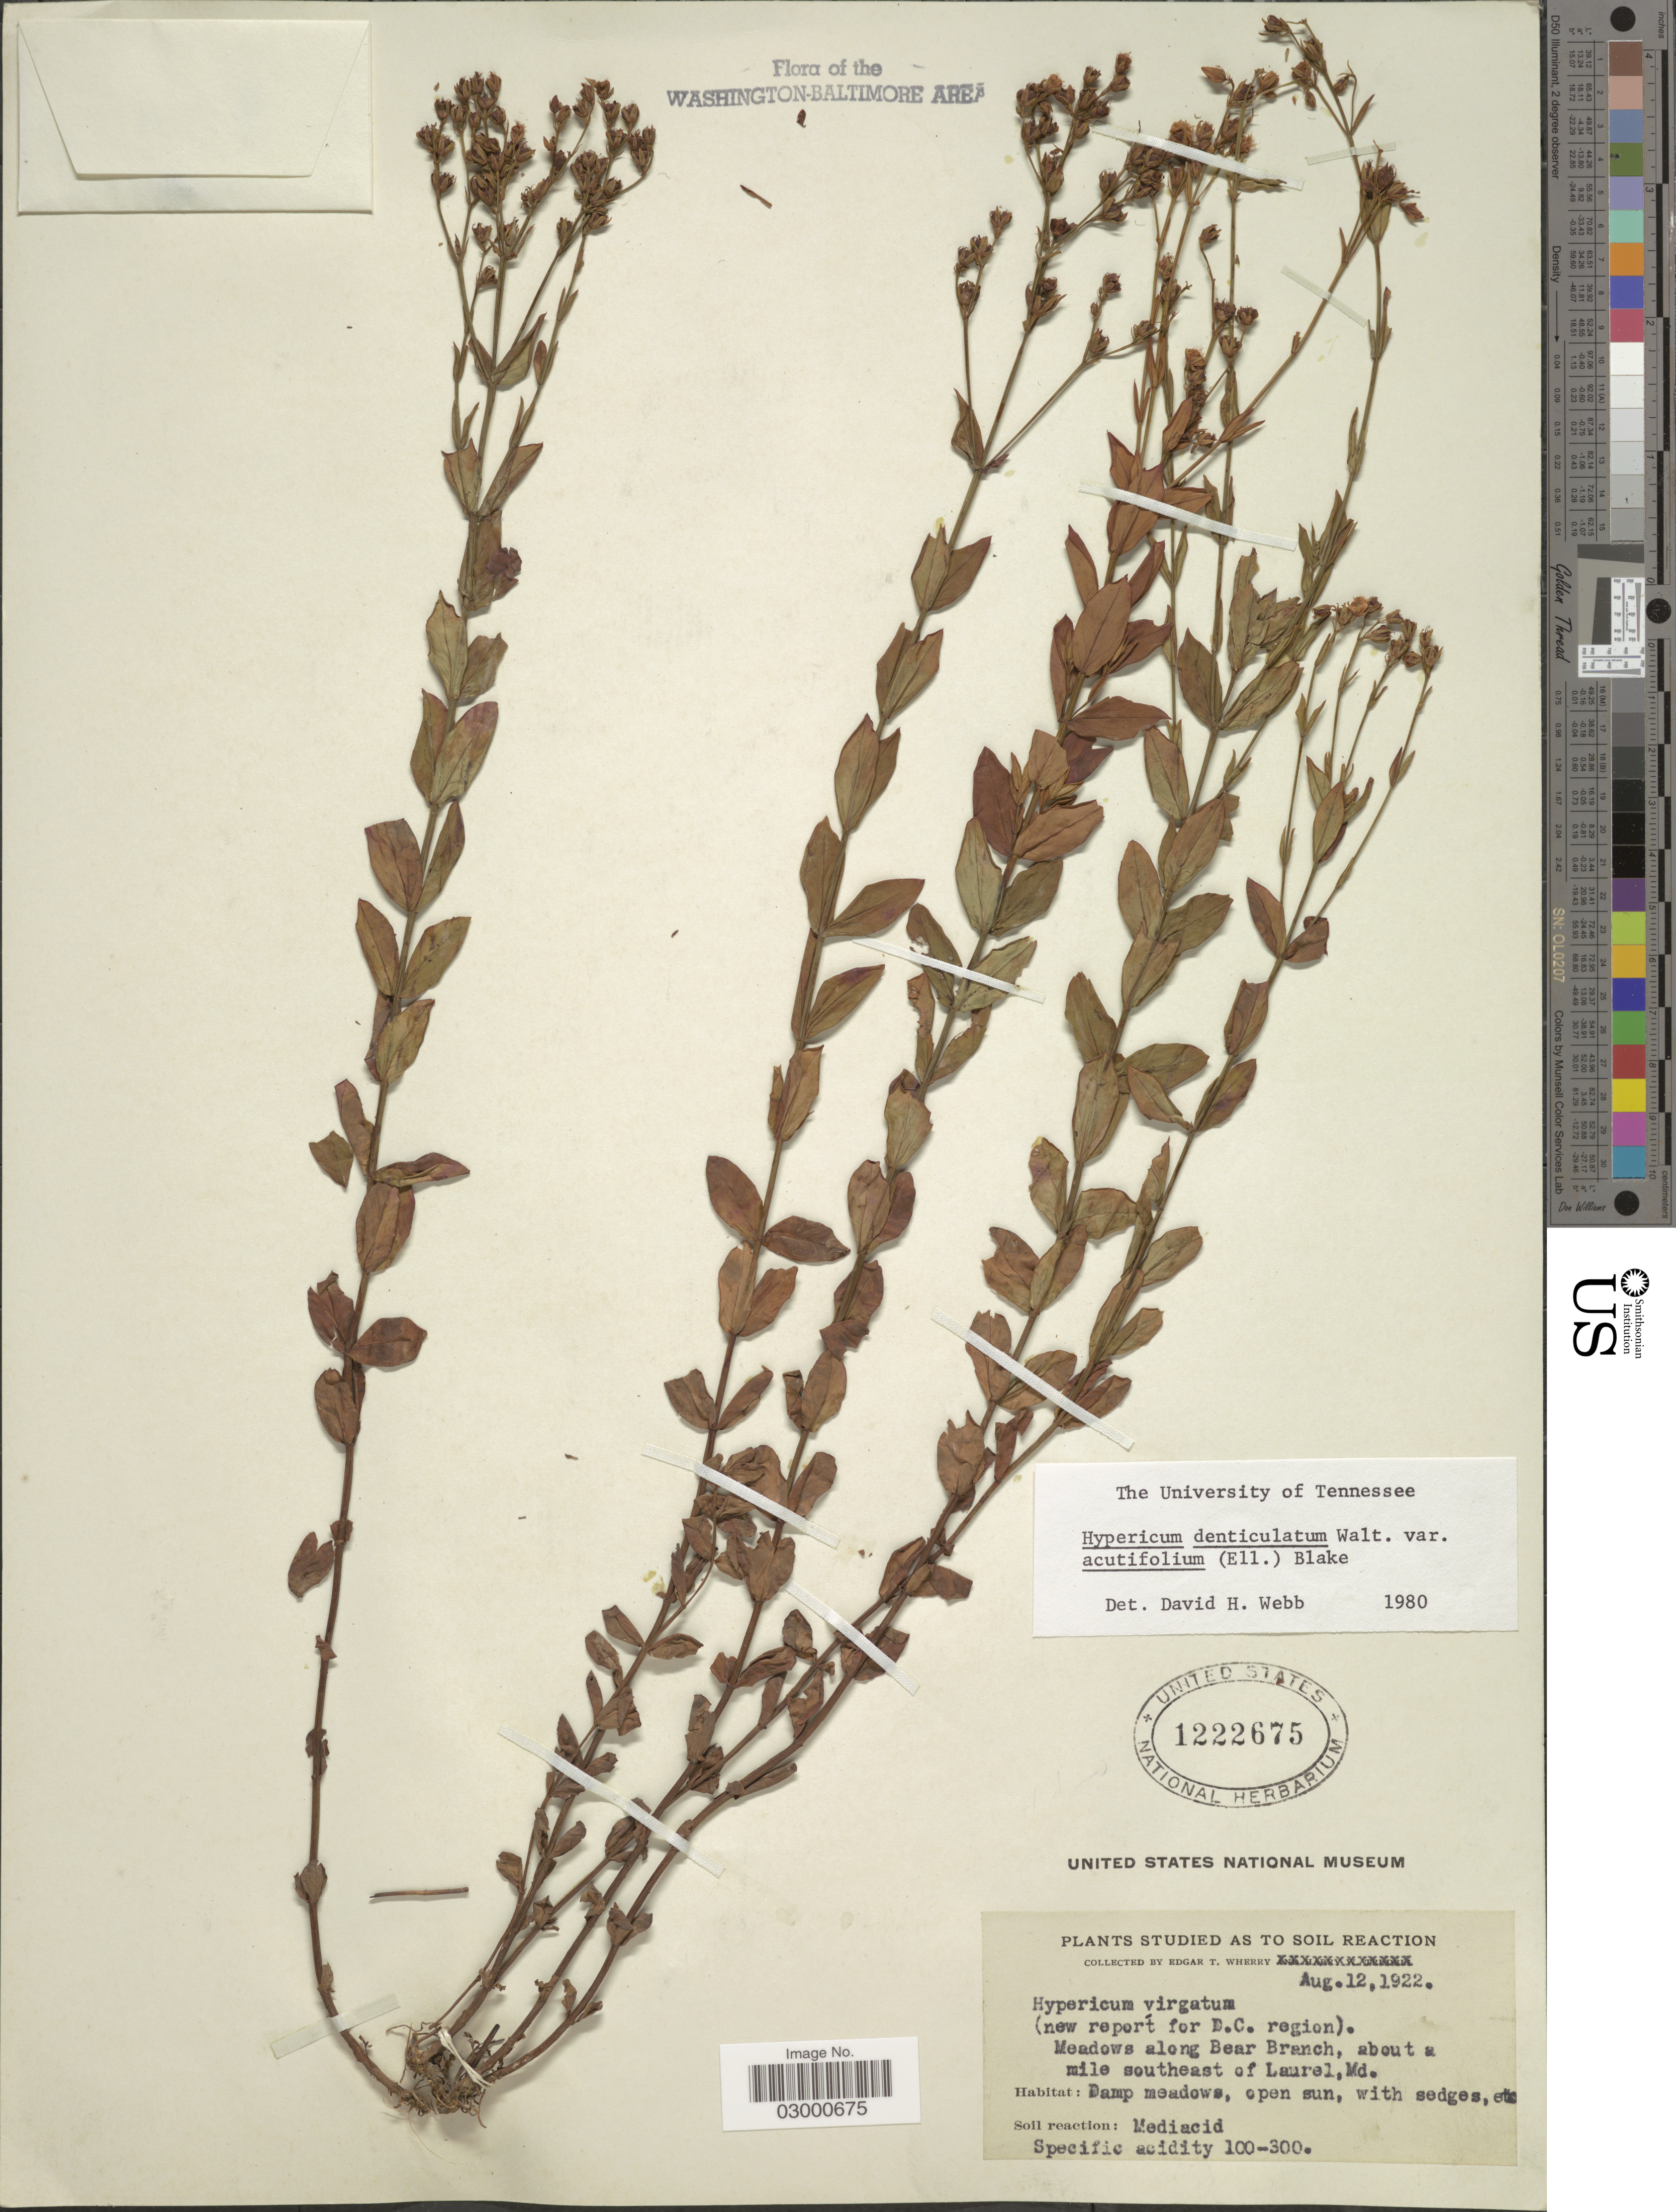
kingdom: Plantae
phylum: Tracheophyta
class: Magnoliopsida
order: Malpighiales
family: Hypericaceae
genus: Hypericum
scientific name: Hypericum denticulatum var. acutifolium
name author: (Elliott) N. Robson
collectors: E. T. Wherry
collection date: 1922-08-12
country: United States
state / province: Maryland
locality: Meadows along Bear Branch, about a mile southeast of Laurel.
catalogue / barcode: US 1222675